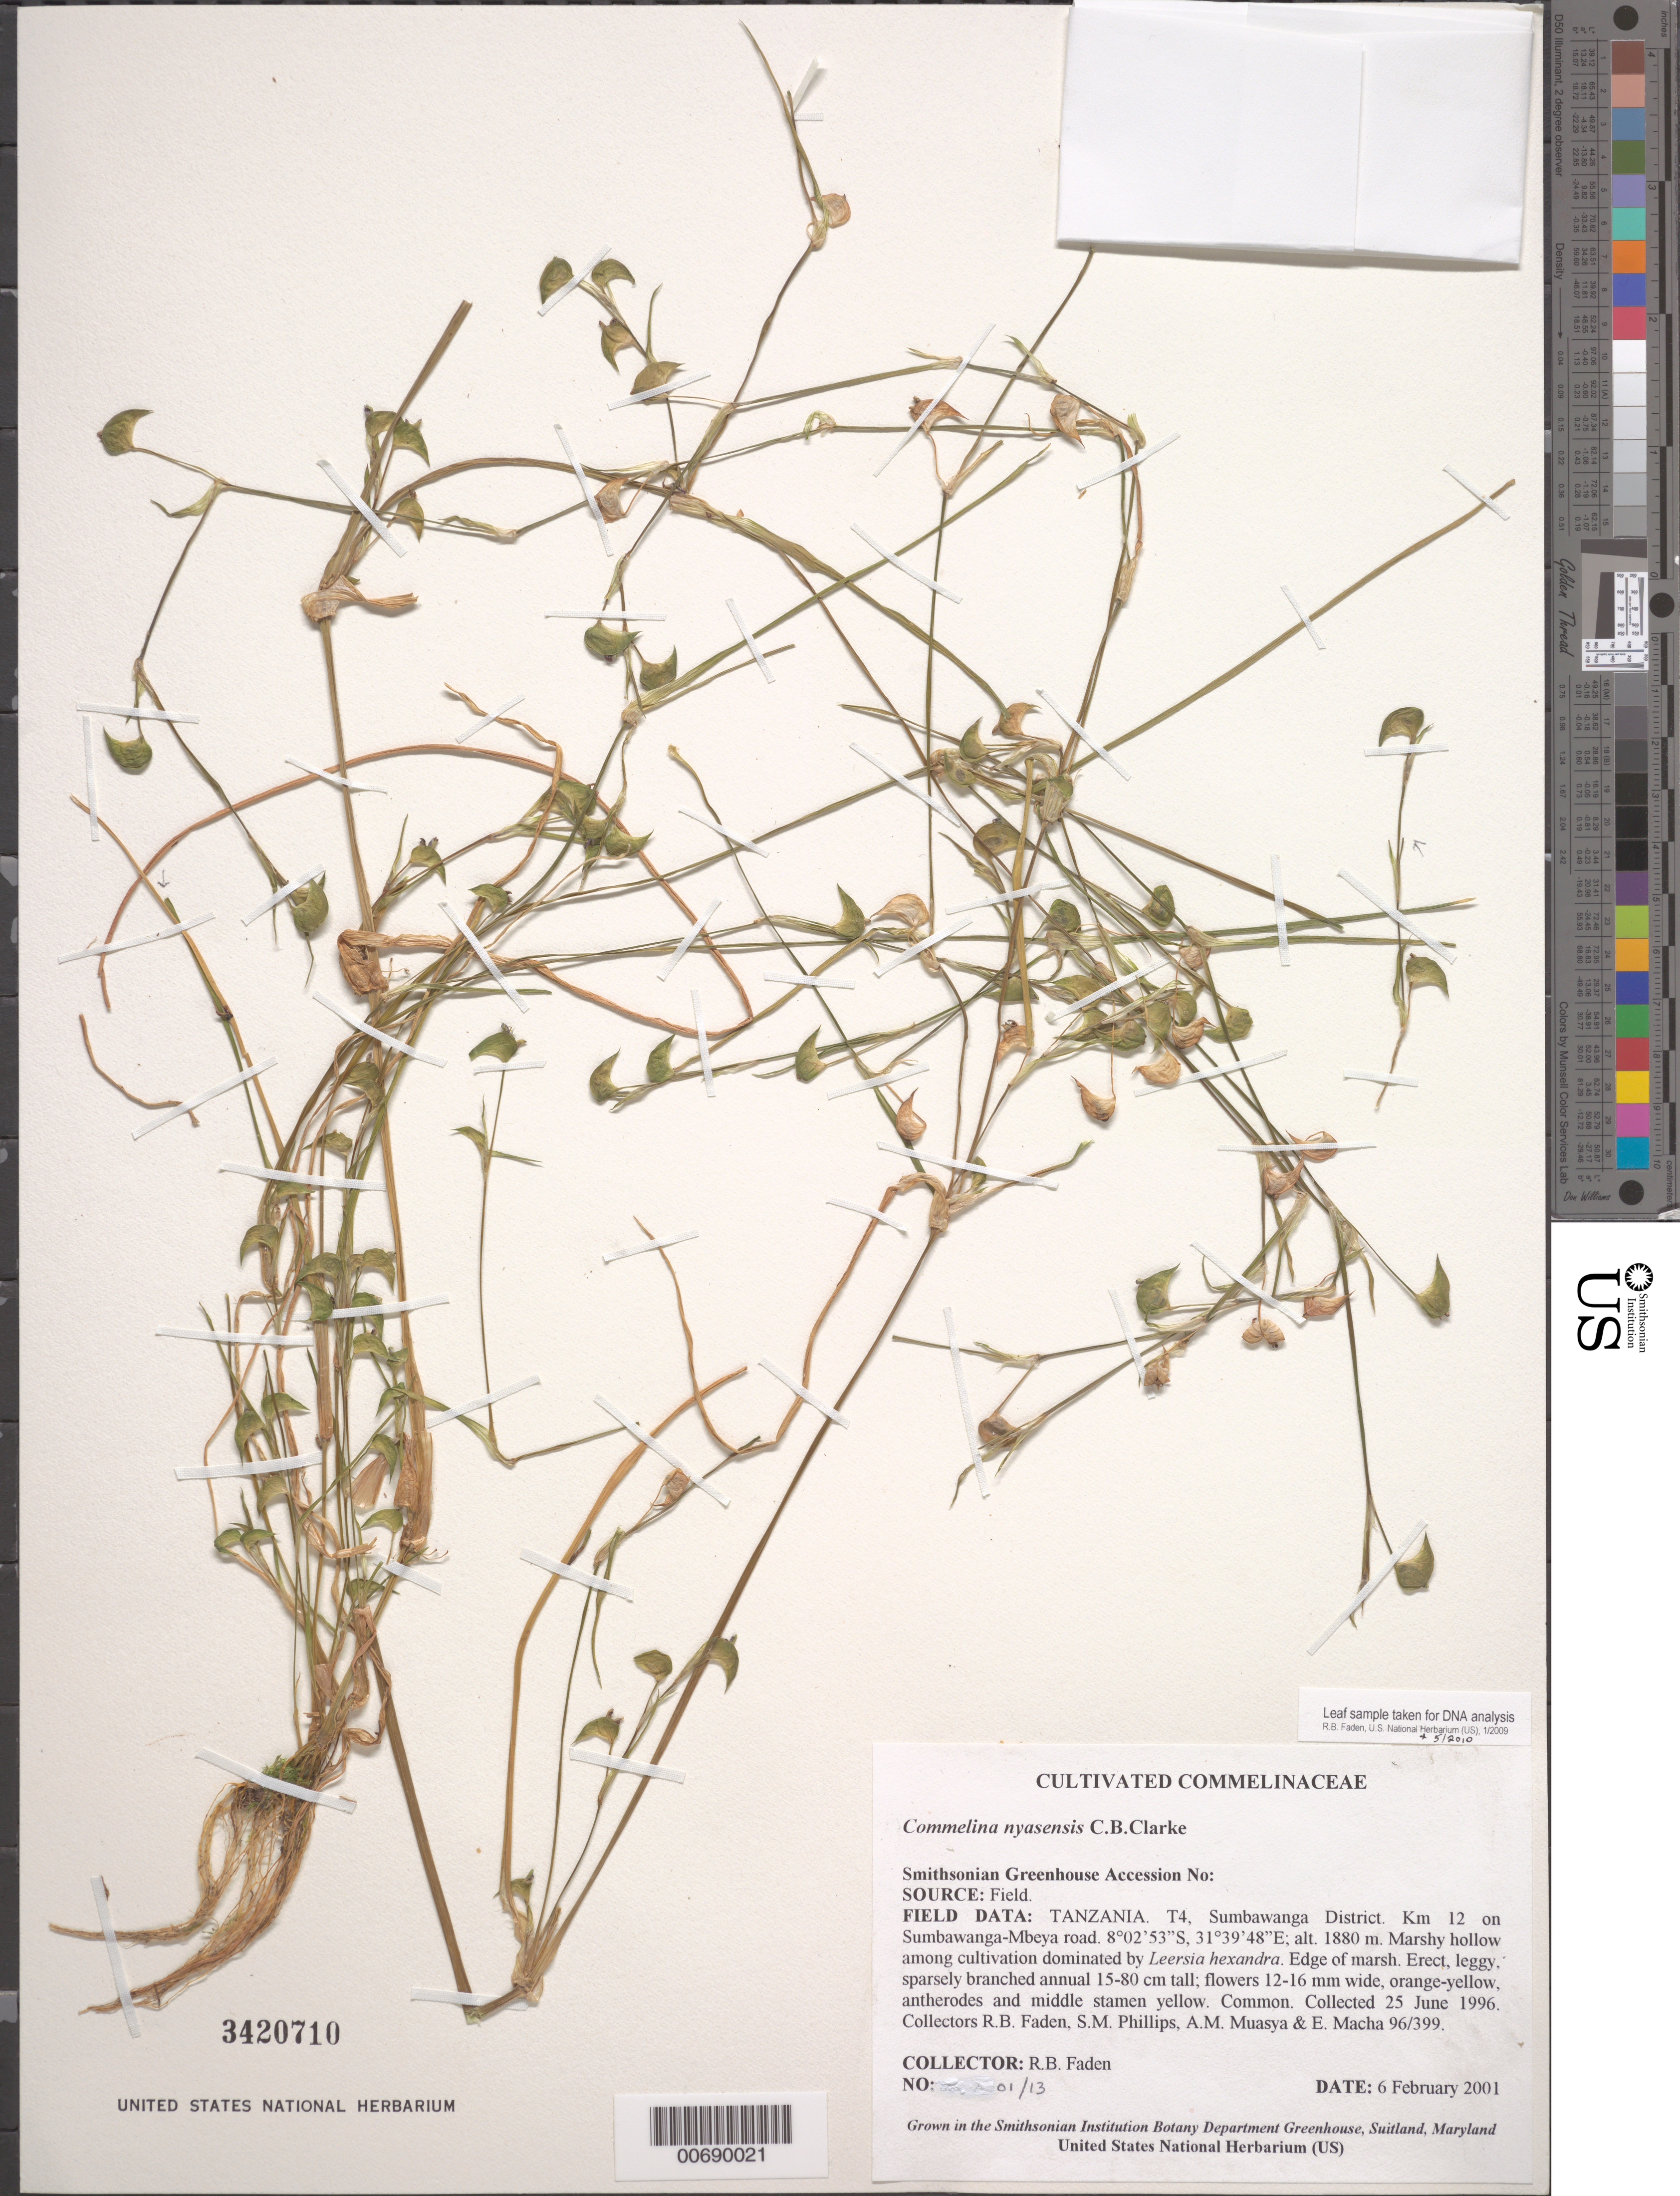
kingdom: Plantae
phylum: Tracheophyta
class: Liliopsida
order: Commelinales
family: Commelinaceae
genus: Commelina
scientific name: Commelina nyasensis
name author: C.B. Clarke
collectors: R. B. Faden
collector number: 01/13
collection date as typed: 06 Feb 2001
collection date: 2001-02-06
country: United States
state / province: Maryland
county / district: Prince George's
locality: Smithsonian Greenhouse.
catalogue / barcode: US 3420710